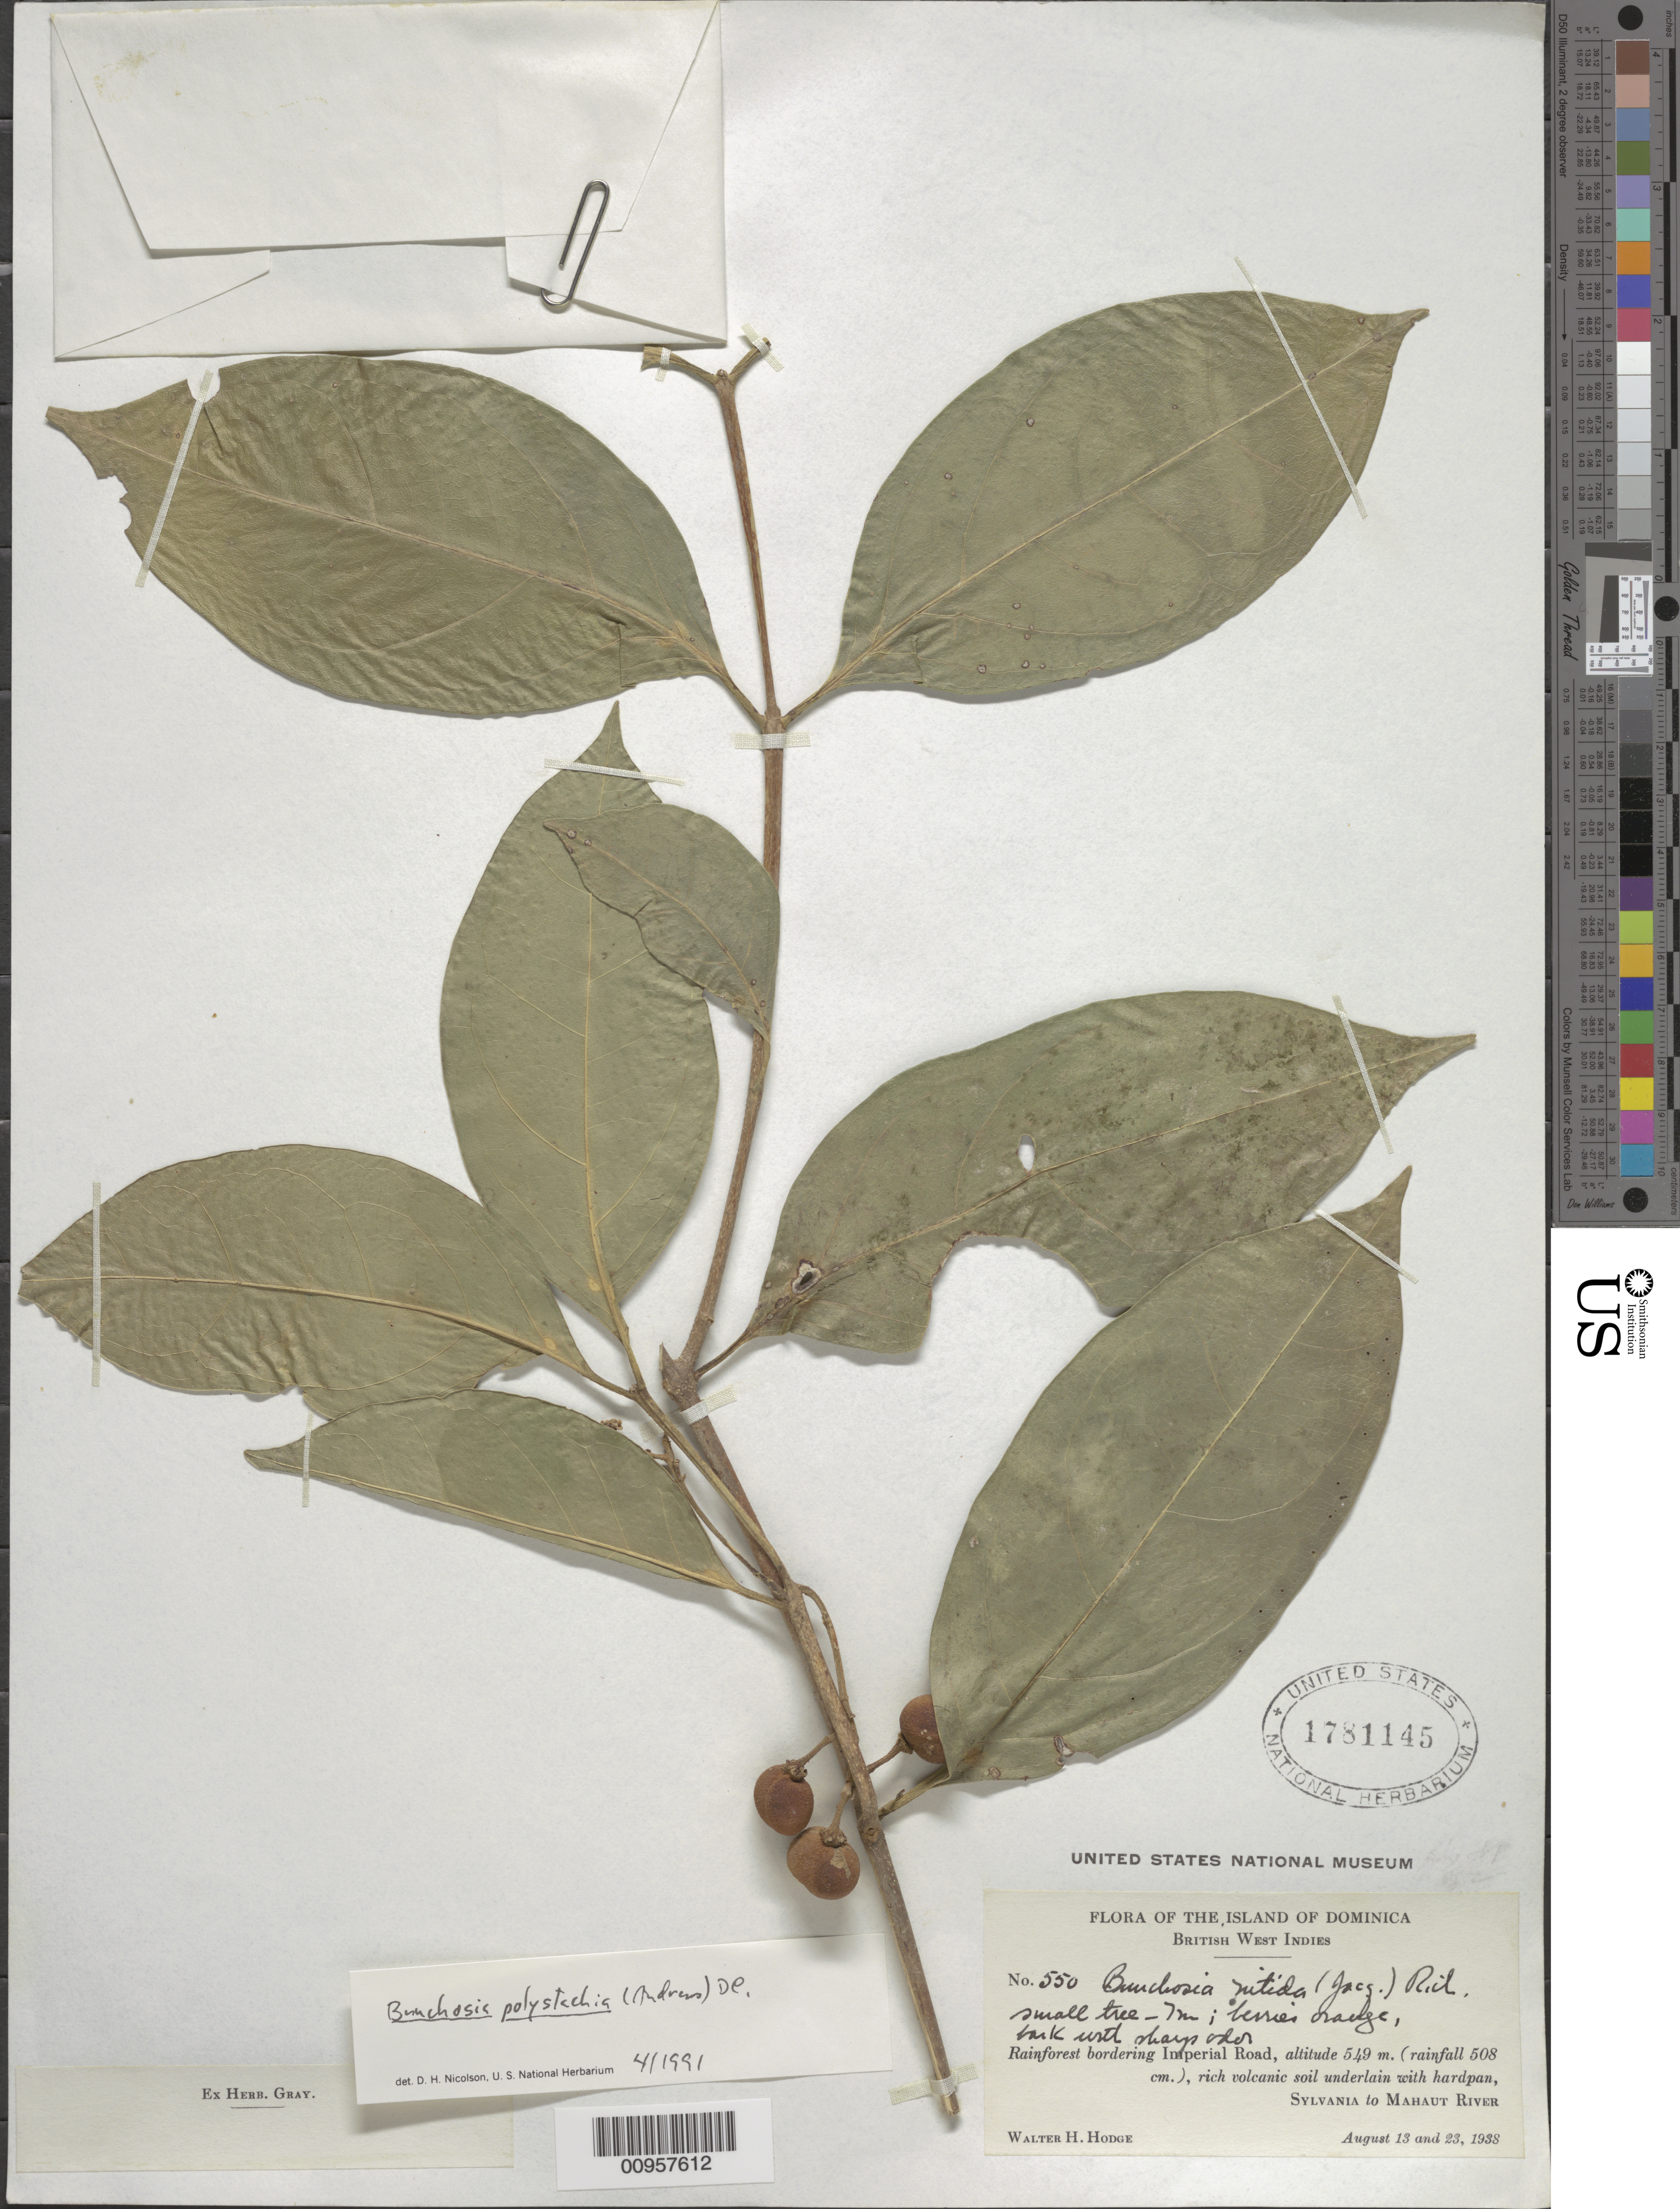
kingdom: Plantae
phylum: Tracheophyta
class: Magnoliopsida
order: Malpighiales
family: Malpighiaceae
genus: Bunchosia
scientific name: Bunchosia polystachya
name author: (Andrews) DC.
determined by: Nicolson, Dan H.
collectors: W. Hodge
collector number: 550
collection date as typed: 13 Aug 1938 and 23 Aug 1938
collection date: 1938-08-13,1938-08-23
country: Dominica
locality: Bordering Imperial Road, Sylvania to Mahaut River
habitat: Rainforest; rich volcanic soil underlain with hardpan. Rainfall 508 cm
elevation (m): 549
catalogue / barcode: US 1781145